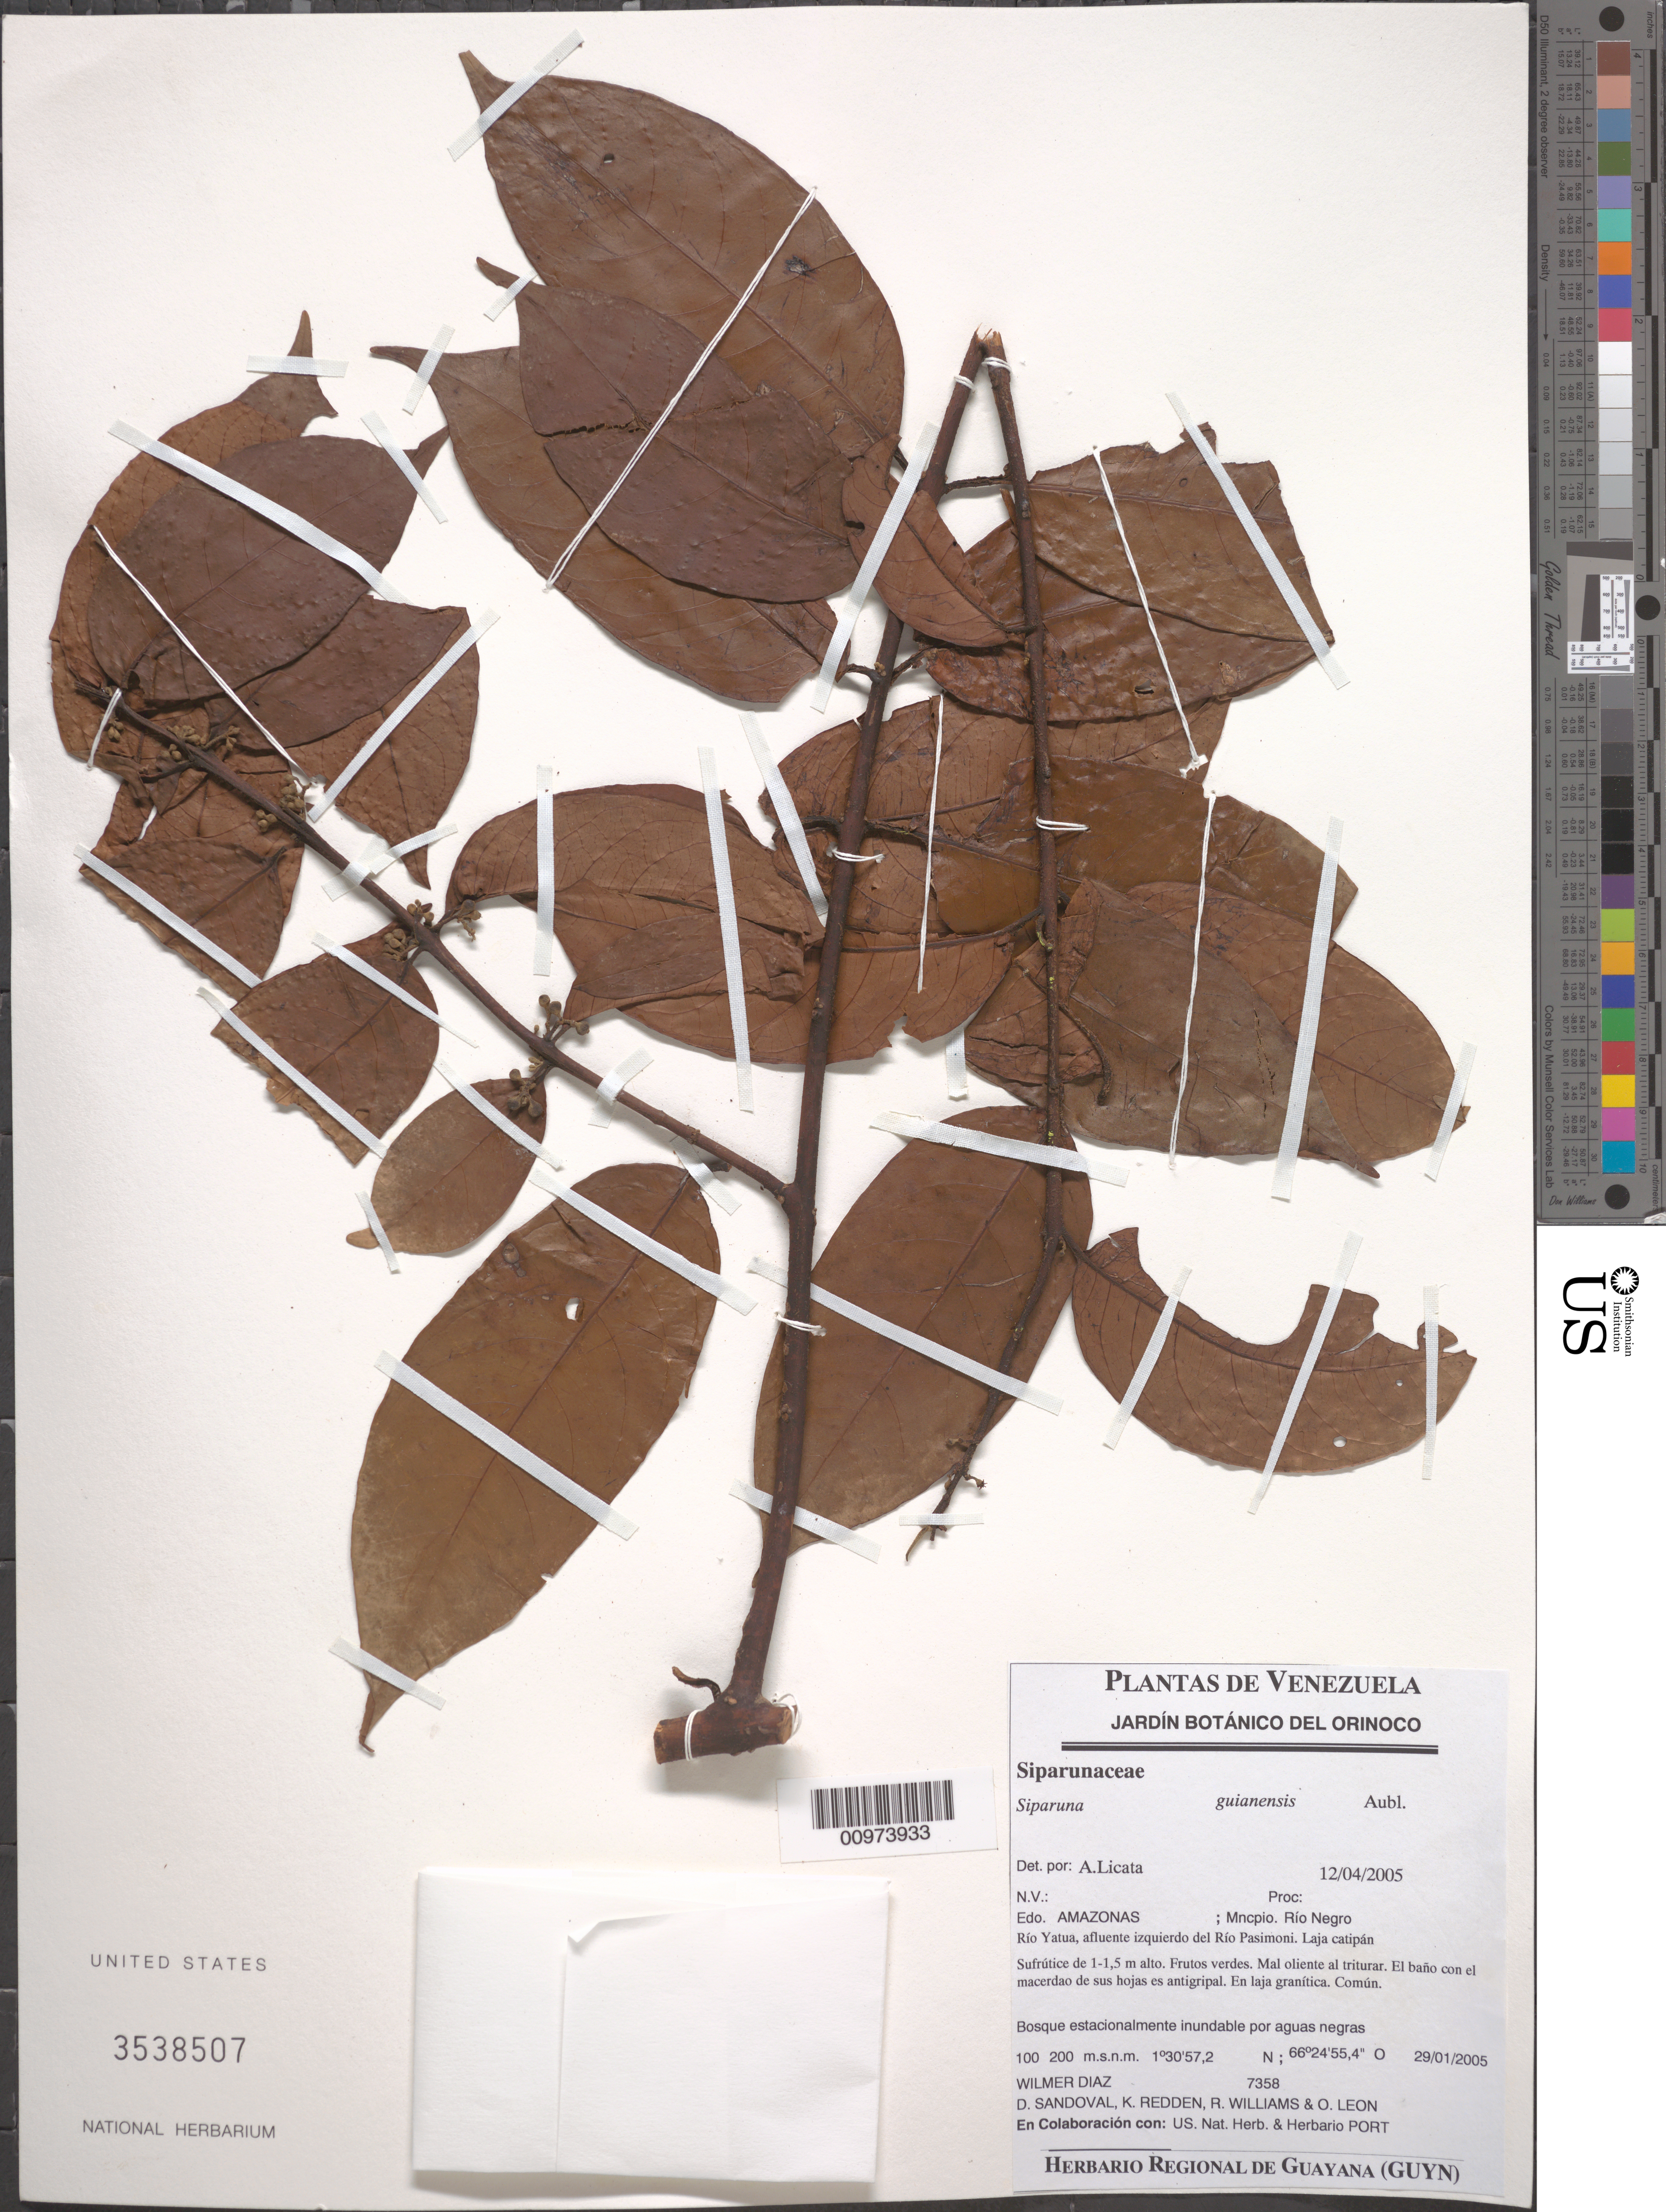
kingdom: Plantae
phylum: Tracheophyta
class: Magnoliopsida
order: Laurales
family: Siparunaceae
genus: Siparuna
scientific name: Siparuna guianensis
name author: Aubl.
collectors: W. Díaz P., D. Sandoval, K. M. Redden, R. Williams & O. León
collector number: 7358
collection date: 2005-01-29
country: Venezuela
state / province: Amazonas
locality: Edo. Amazonas; Mncipio. Río Negro. Río Yatua, afluente izquierdo del Río Pasimoni. Laja catipán. Bosque estacionalmente inundable por aguas negras.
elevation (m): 100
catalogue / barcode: US 3538507